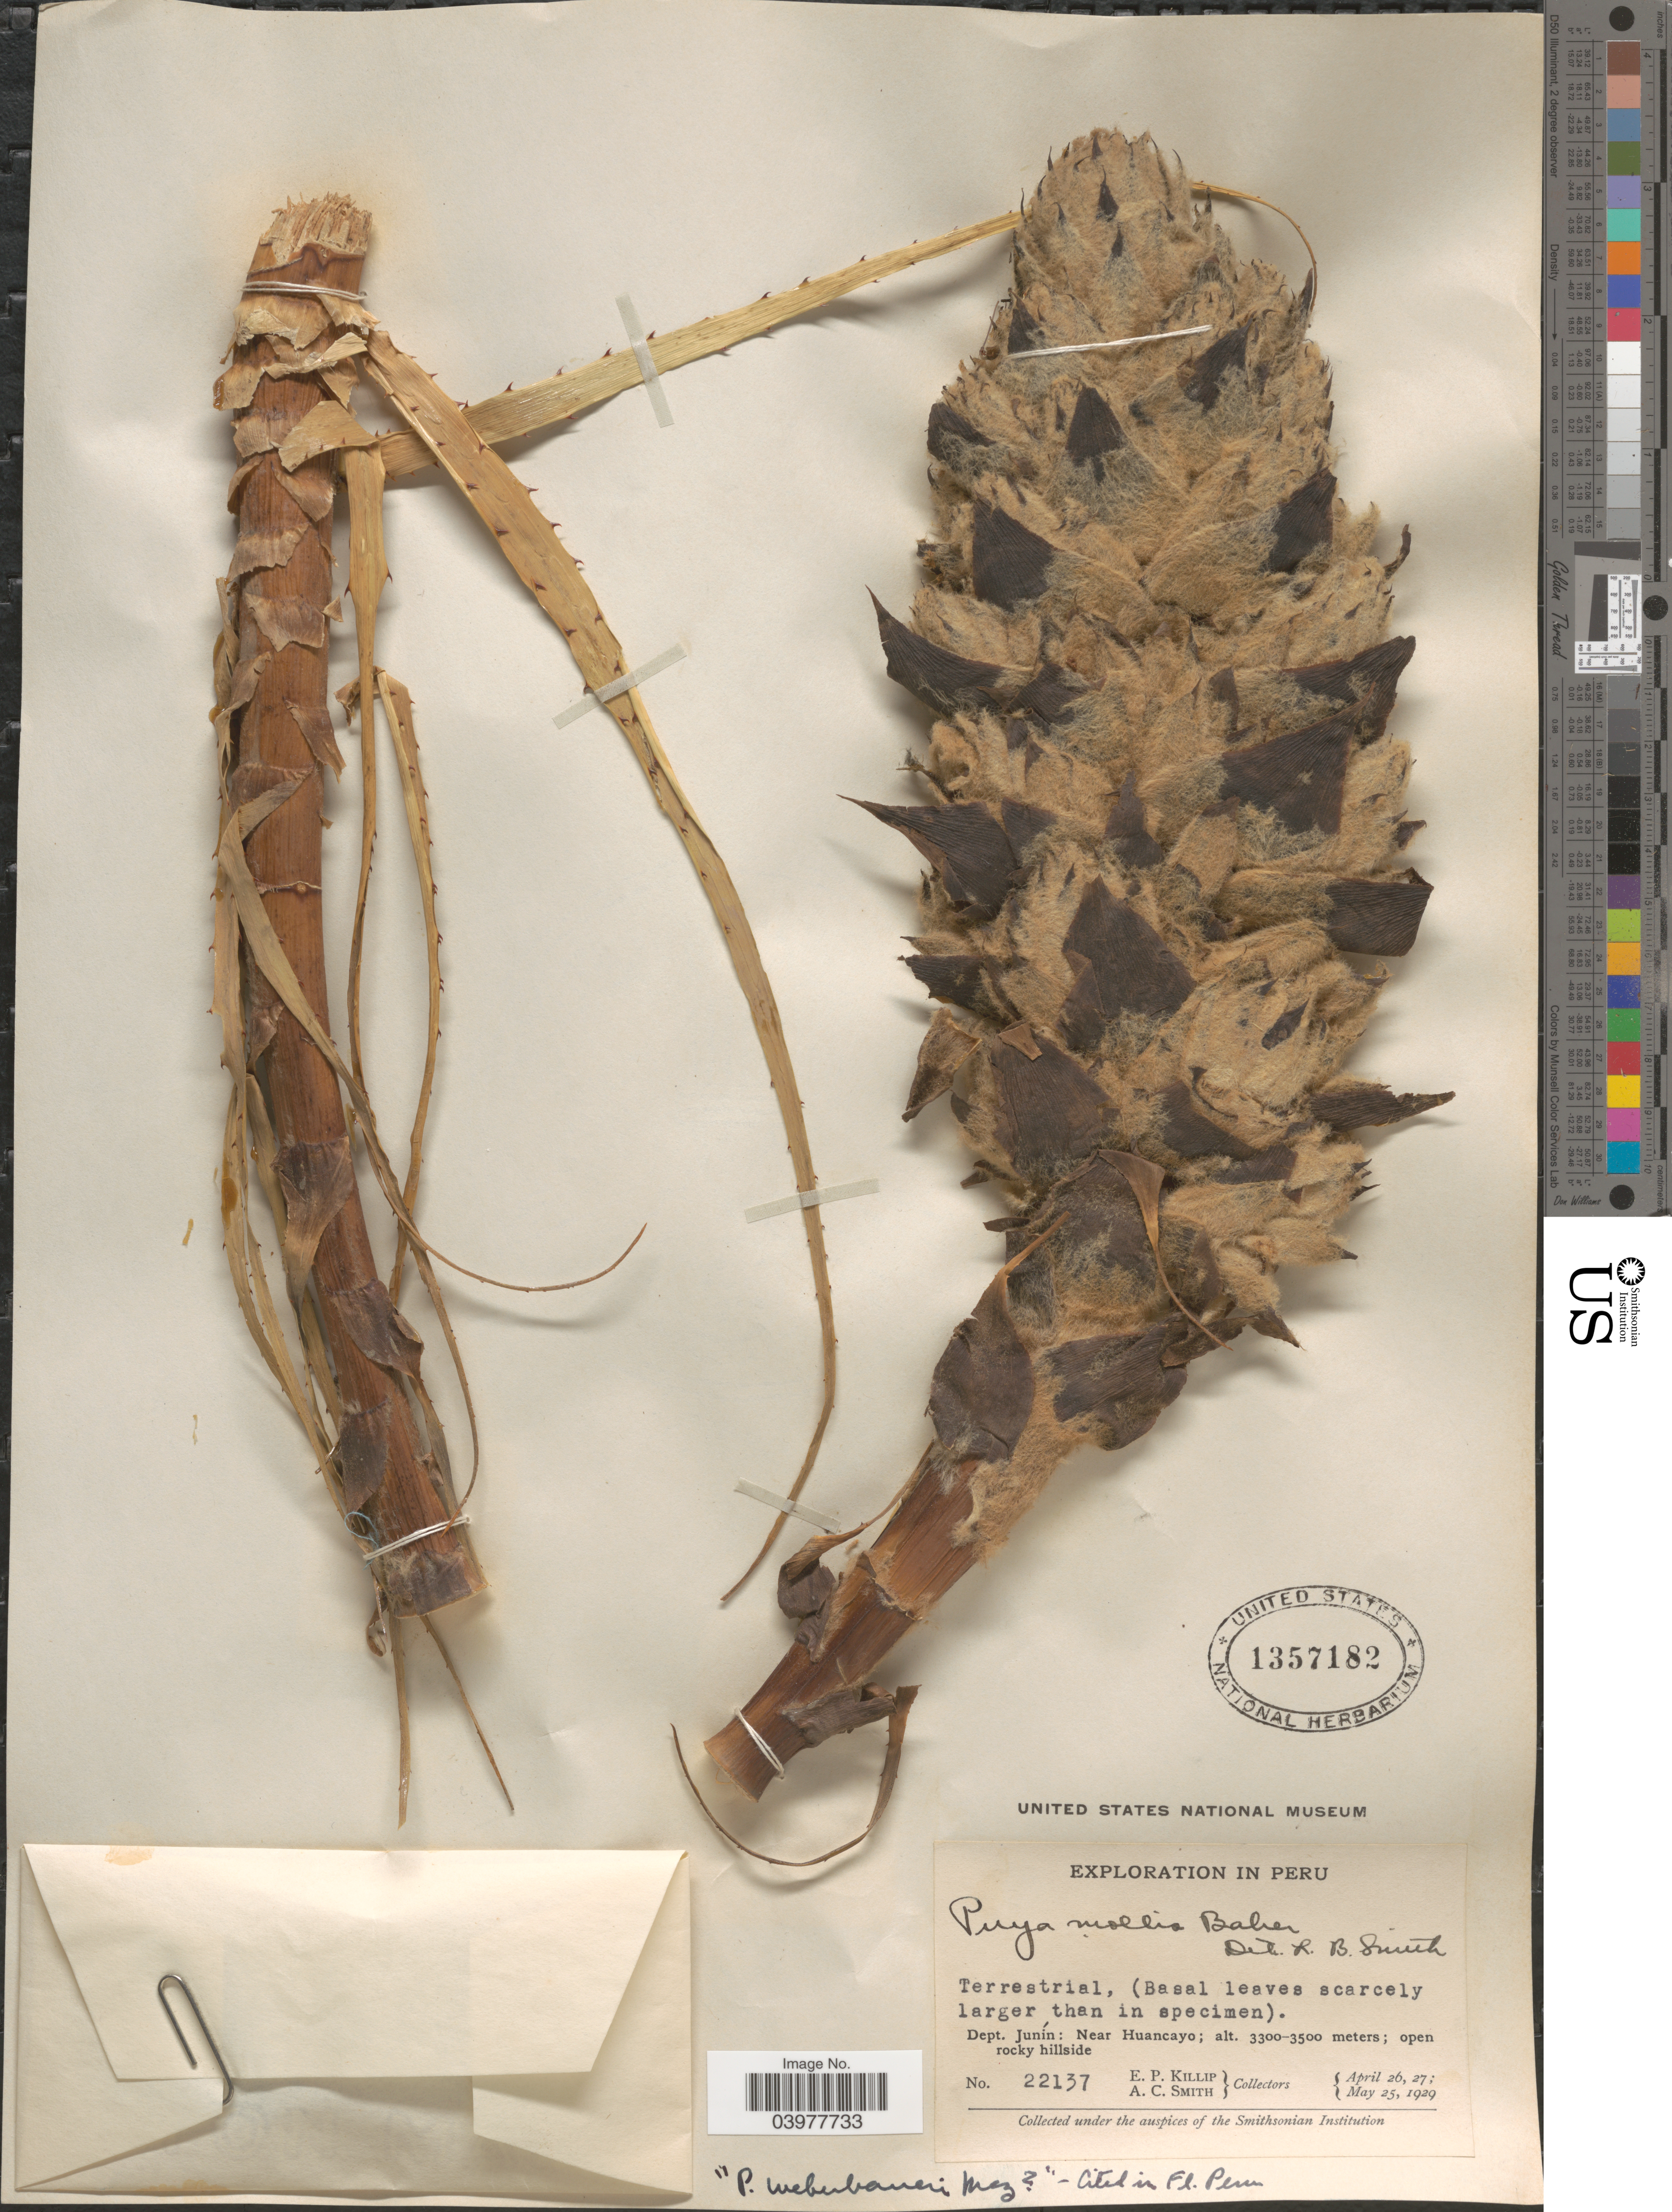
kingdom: Plantae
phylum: Tracheophyta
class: Liliopsida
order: Poales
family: Bromeliaceae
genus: Puya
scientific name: Puya sp.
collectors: E. P. Killip & A. C. Smith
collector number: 22137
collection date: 1929-04-26/1929-05-25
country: Peru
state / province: Junín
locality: Dept. Junín: Near Huancayo; open rocky hillside.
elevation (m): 3300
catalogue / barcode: US 1357182